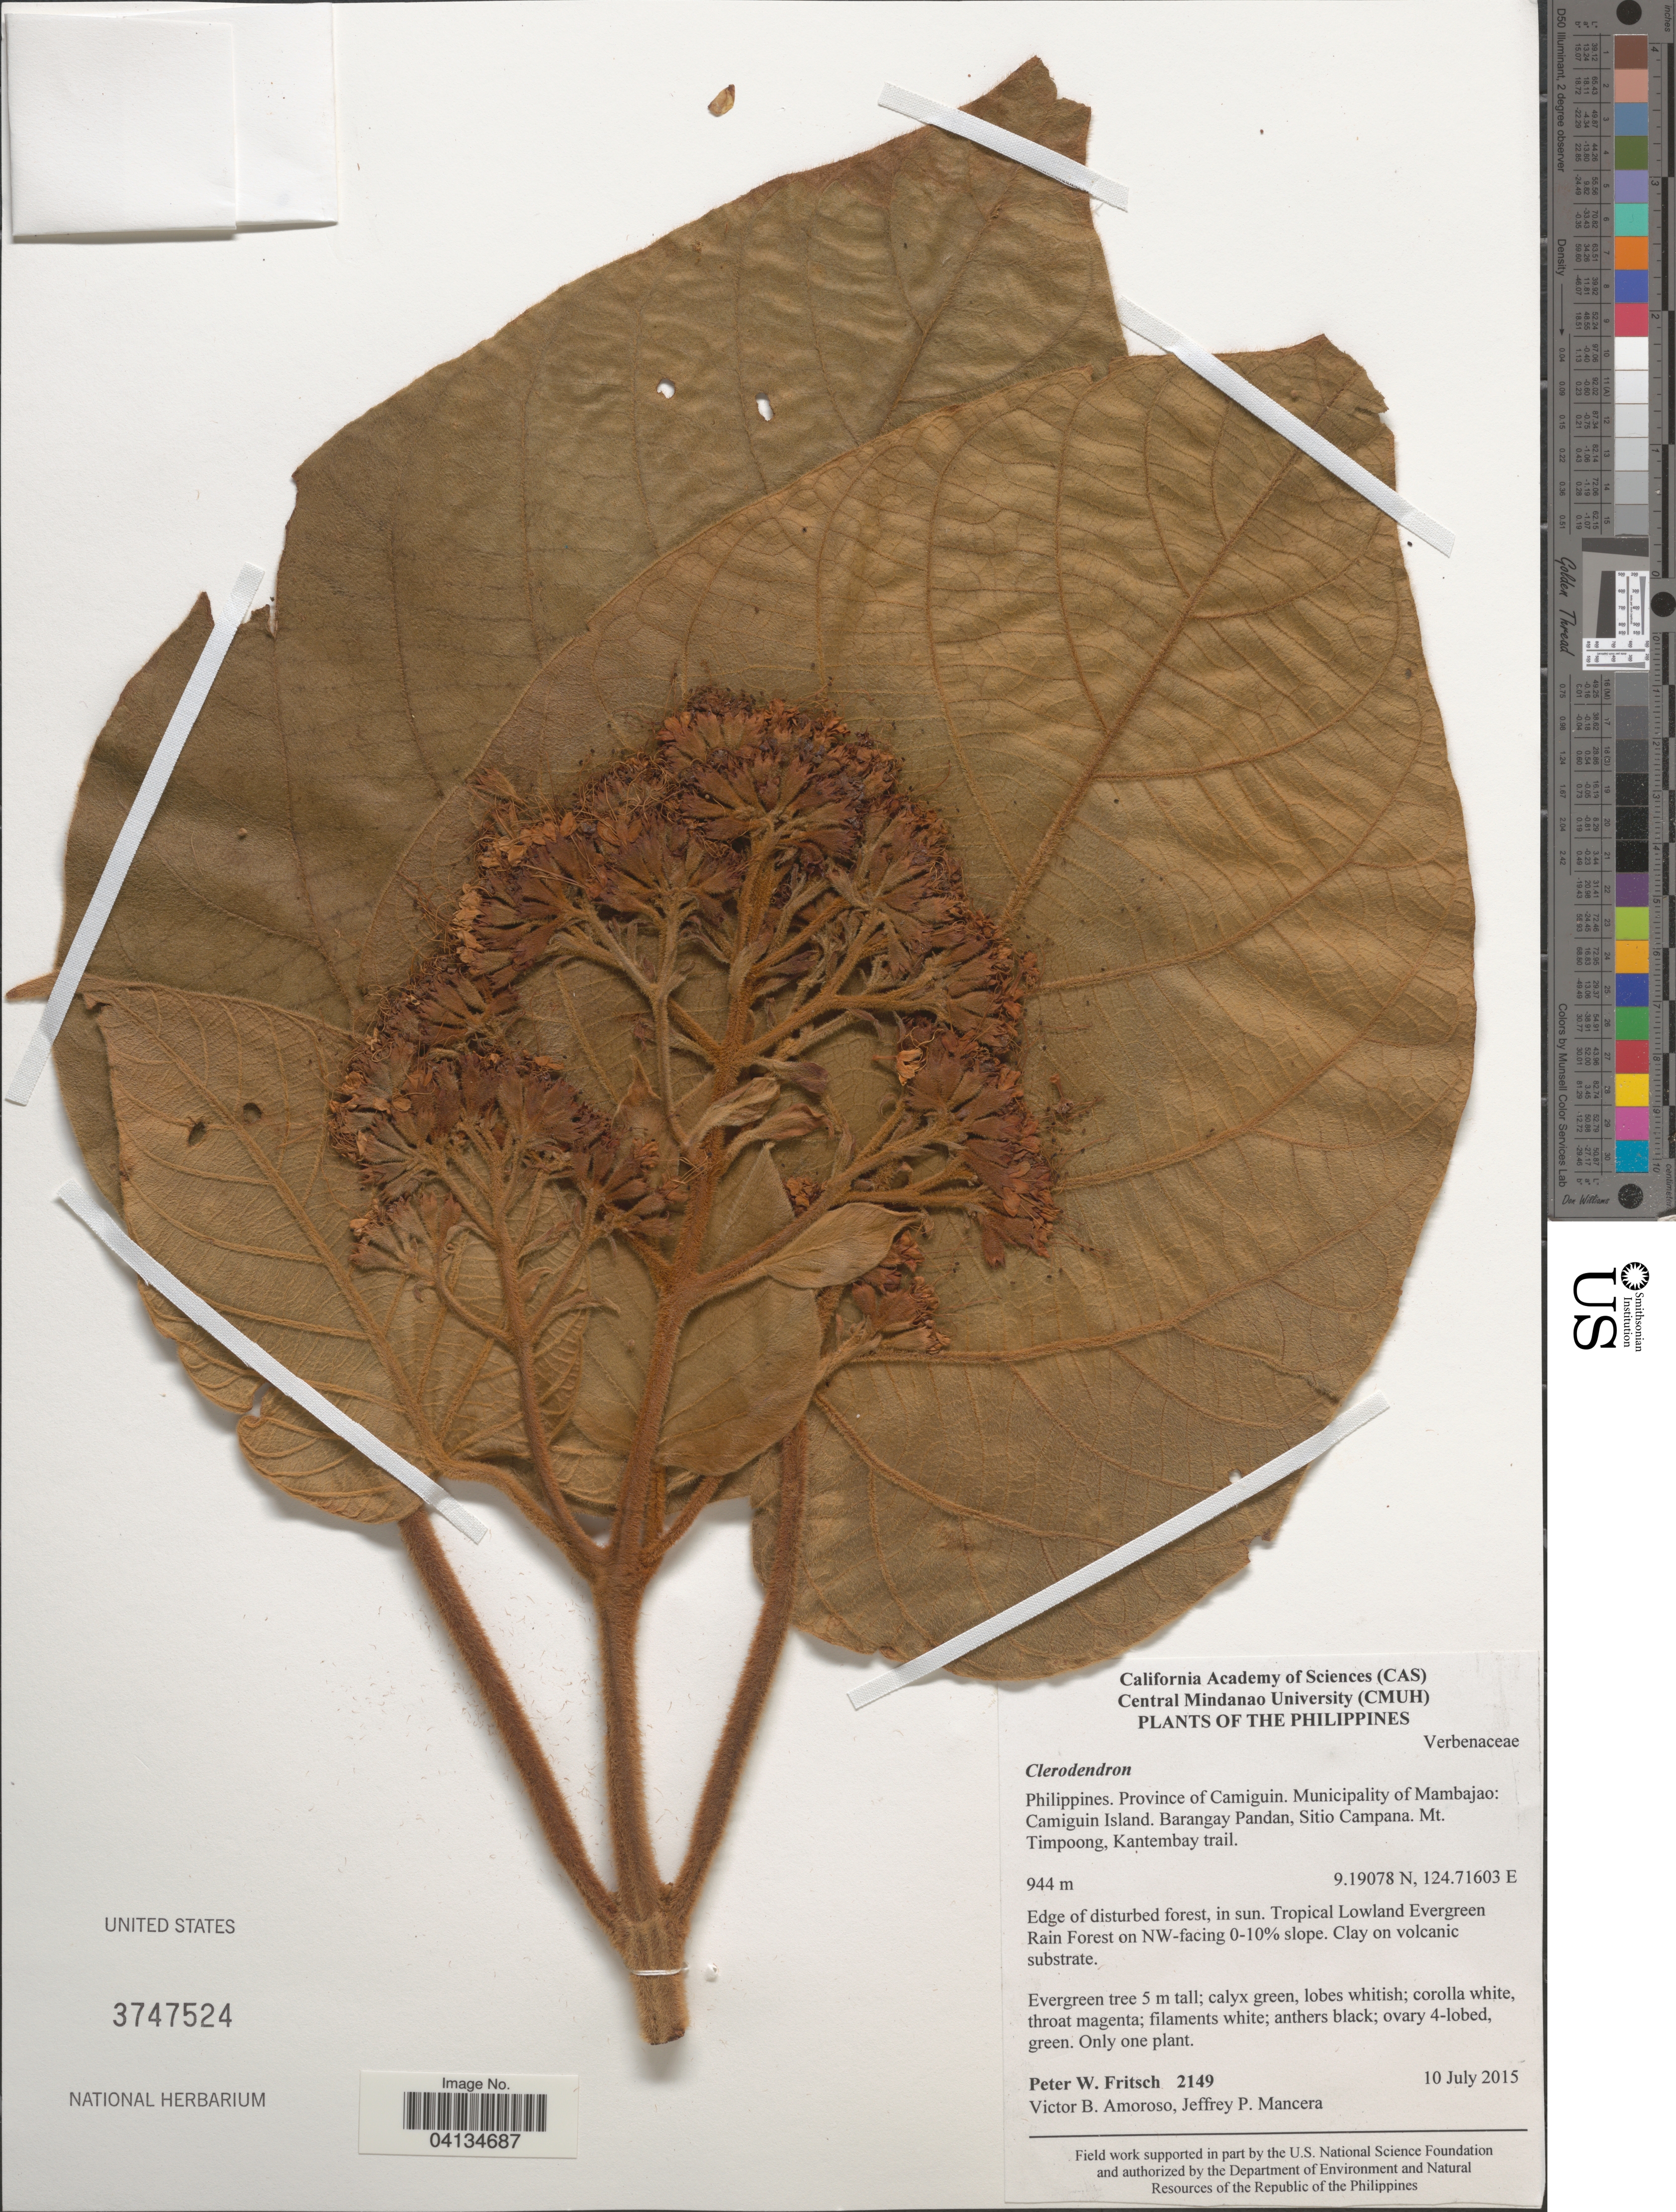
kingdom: Plantae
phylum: Tracheophyta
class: Magnoliopsida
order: Lamiales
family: Lamiaceae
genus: Clerodendrum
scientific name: Clerodendrum sp.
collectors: P. W. Fritsch, V. Amoroso & J. Mancera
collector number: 2149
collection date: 2015-07-10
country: Philippines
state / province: Northern Mindanao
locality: Province of Camiguin. Municipality of Mambajao: Camiguin Island. Barangay Pandan, Sitio Campana. Mt. Timpoong, Kantembay trail. Tropical Lowland Evergreen Rain Forest on NW-facing 0-10% slope.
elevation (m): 944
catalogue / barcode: US 3747524